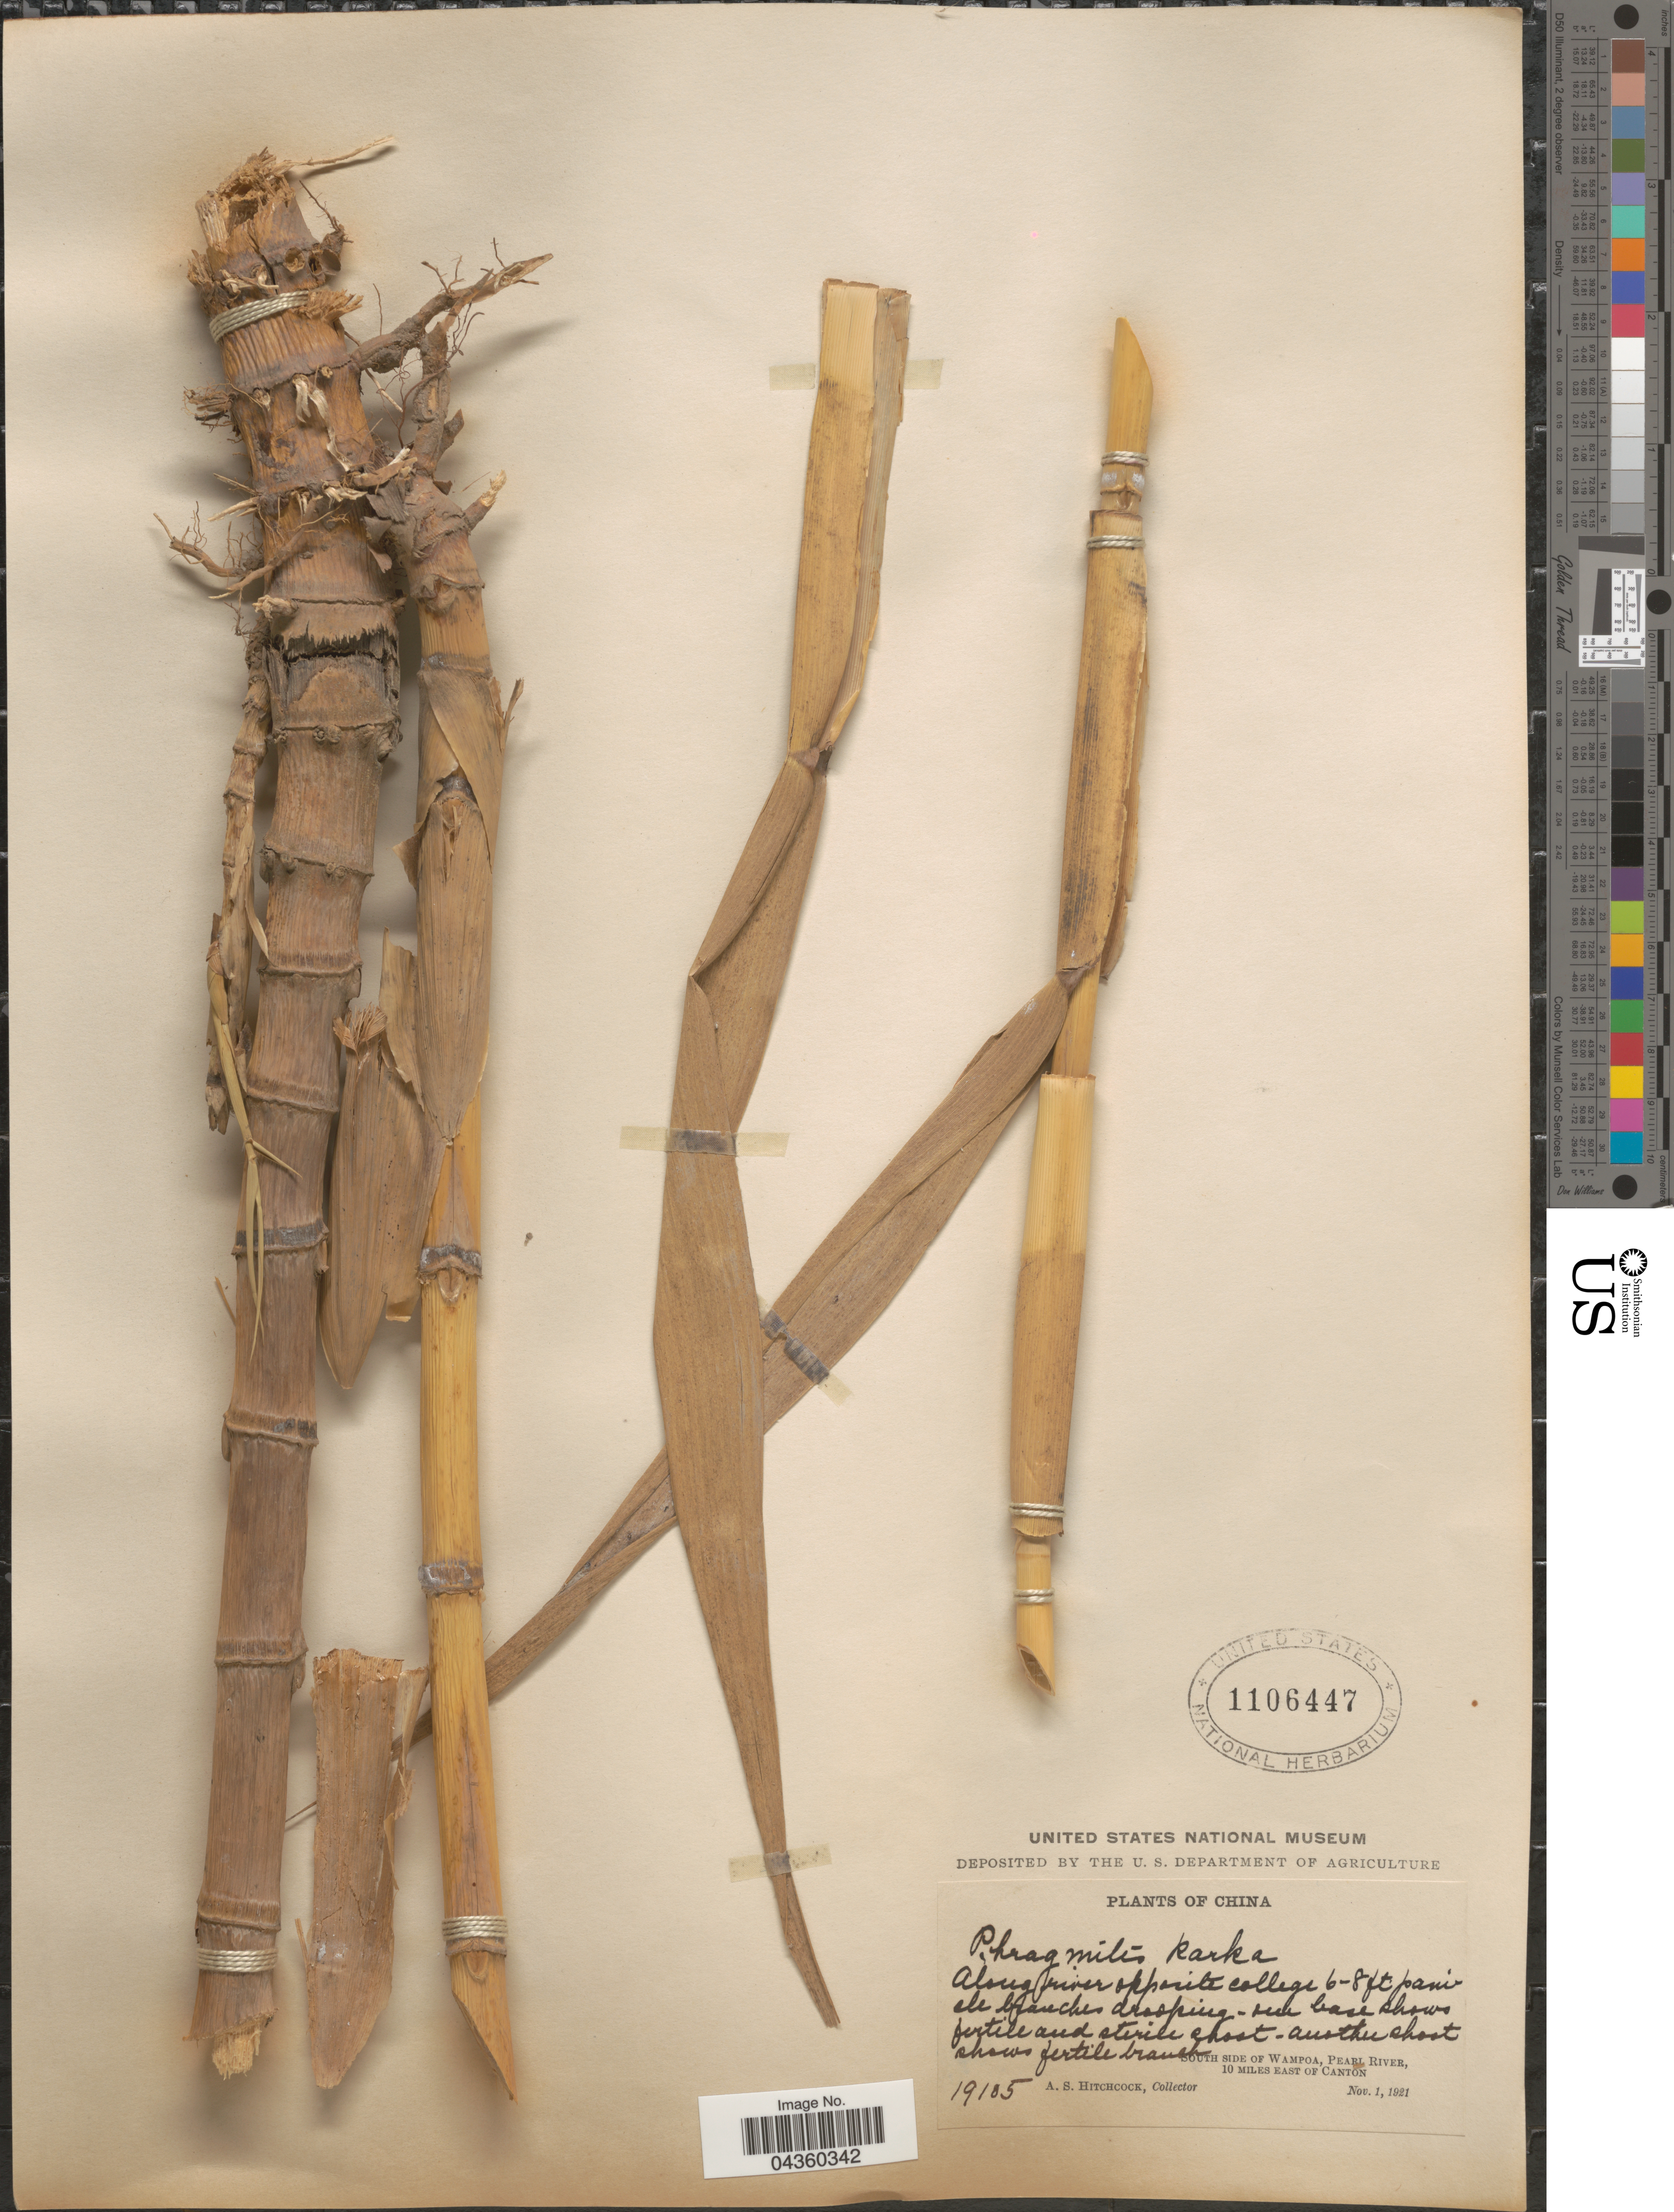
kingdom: Plantae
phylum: Tracheophyta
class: Liliopsida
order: Poales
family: Poaceae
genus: Phragmites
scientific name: Phragmites karka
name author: (Retz.) Trin. ex Steud.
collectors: A. S. Hitchcock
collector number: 19105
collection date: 1921-11-01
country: China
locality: South side of Wampoa, Pearl River, 10 miles east of Canton.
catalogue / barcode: US 1106447